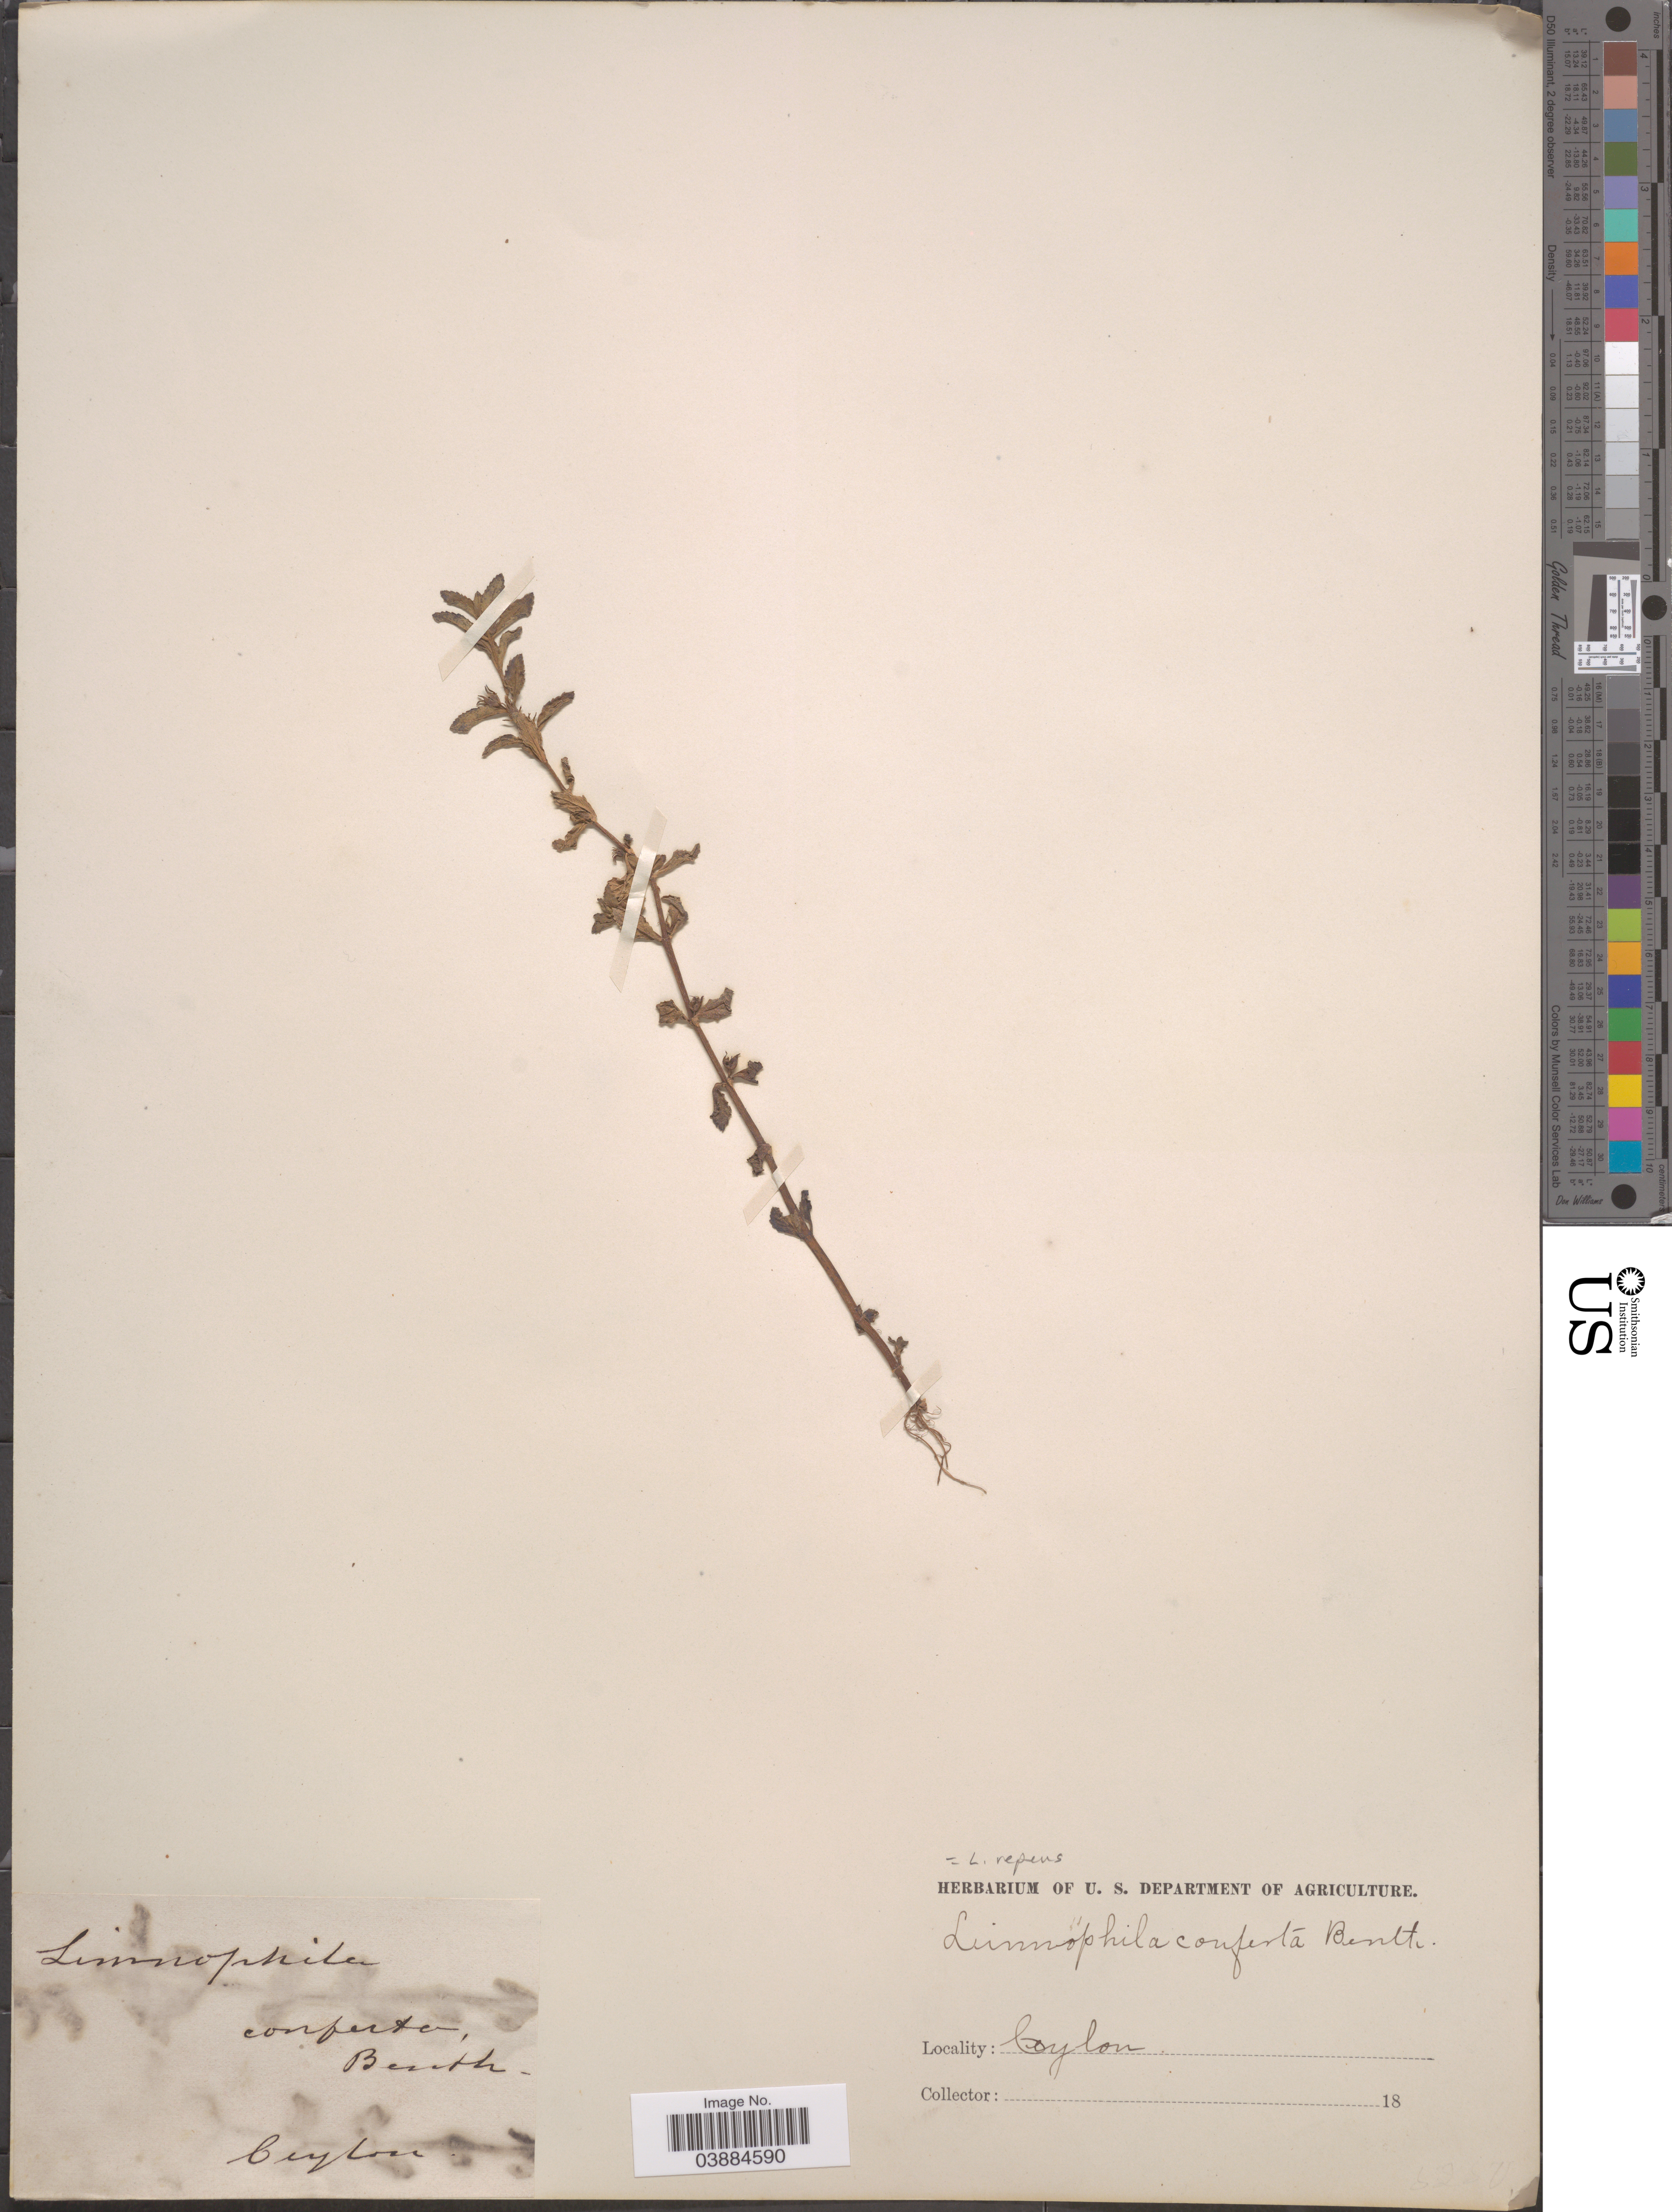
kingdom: Plantae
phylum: Tracheophyta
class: Magnoliopsida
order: Lamiales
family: Plantaginaceae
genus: Limnophila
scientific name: Limnophila repens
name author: (Benth.) Benth.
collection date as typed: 18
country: Sri Lanka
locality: Ceylon.